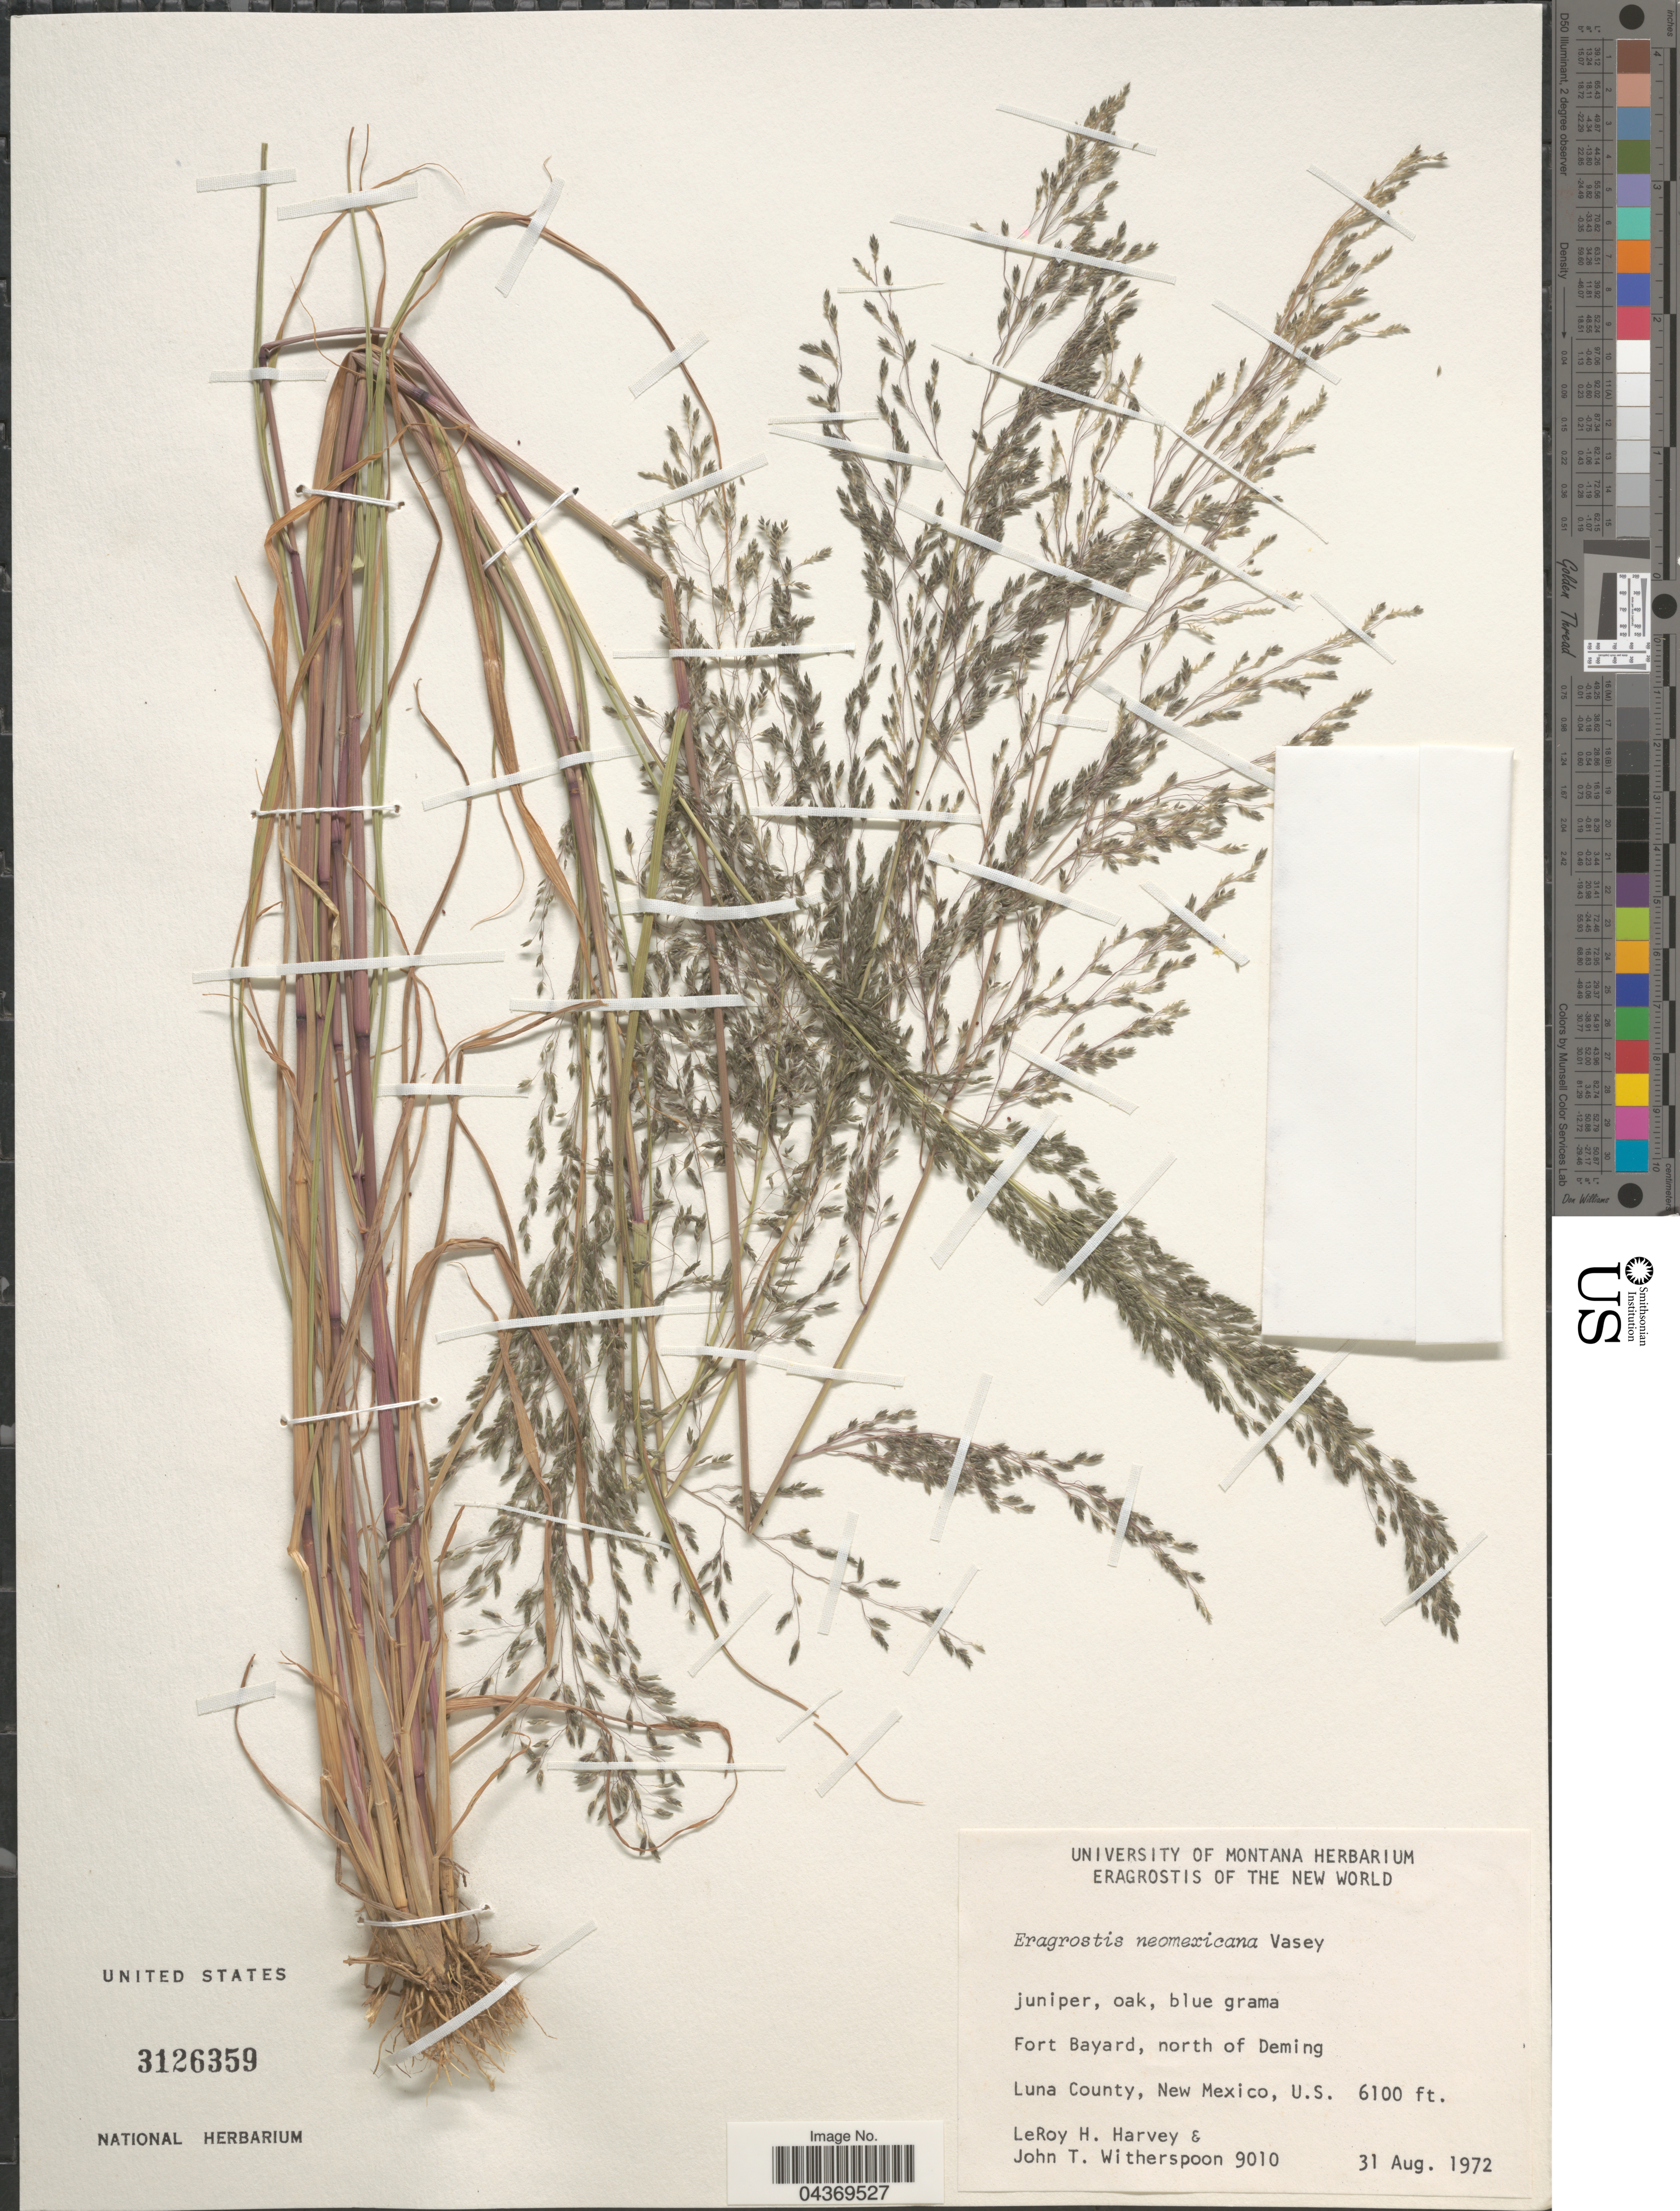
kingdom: Plantae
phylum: Tracheophyta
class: Liliopsida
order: Poales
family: Poaceae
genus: Eragrostis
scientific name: Eragrostis mexicana subsp. mexicana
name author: (Hornem.) Link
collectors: L. H. Harvey & J. Witherspoon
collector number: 9010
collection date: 1972-08-31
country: United States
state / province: New Mexico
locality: Luna County, U.S.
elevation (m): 1859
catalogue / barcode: US 3126359